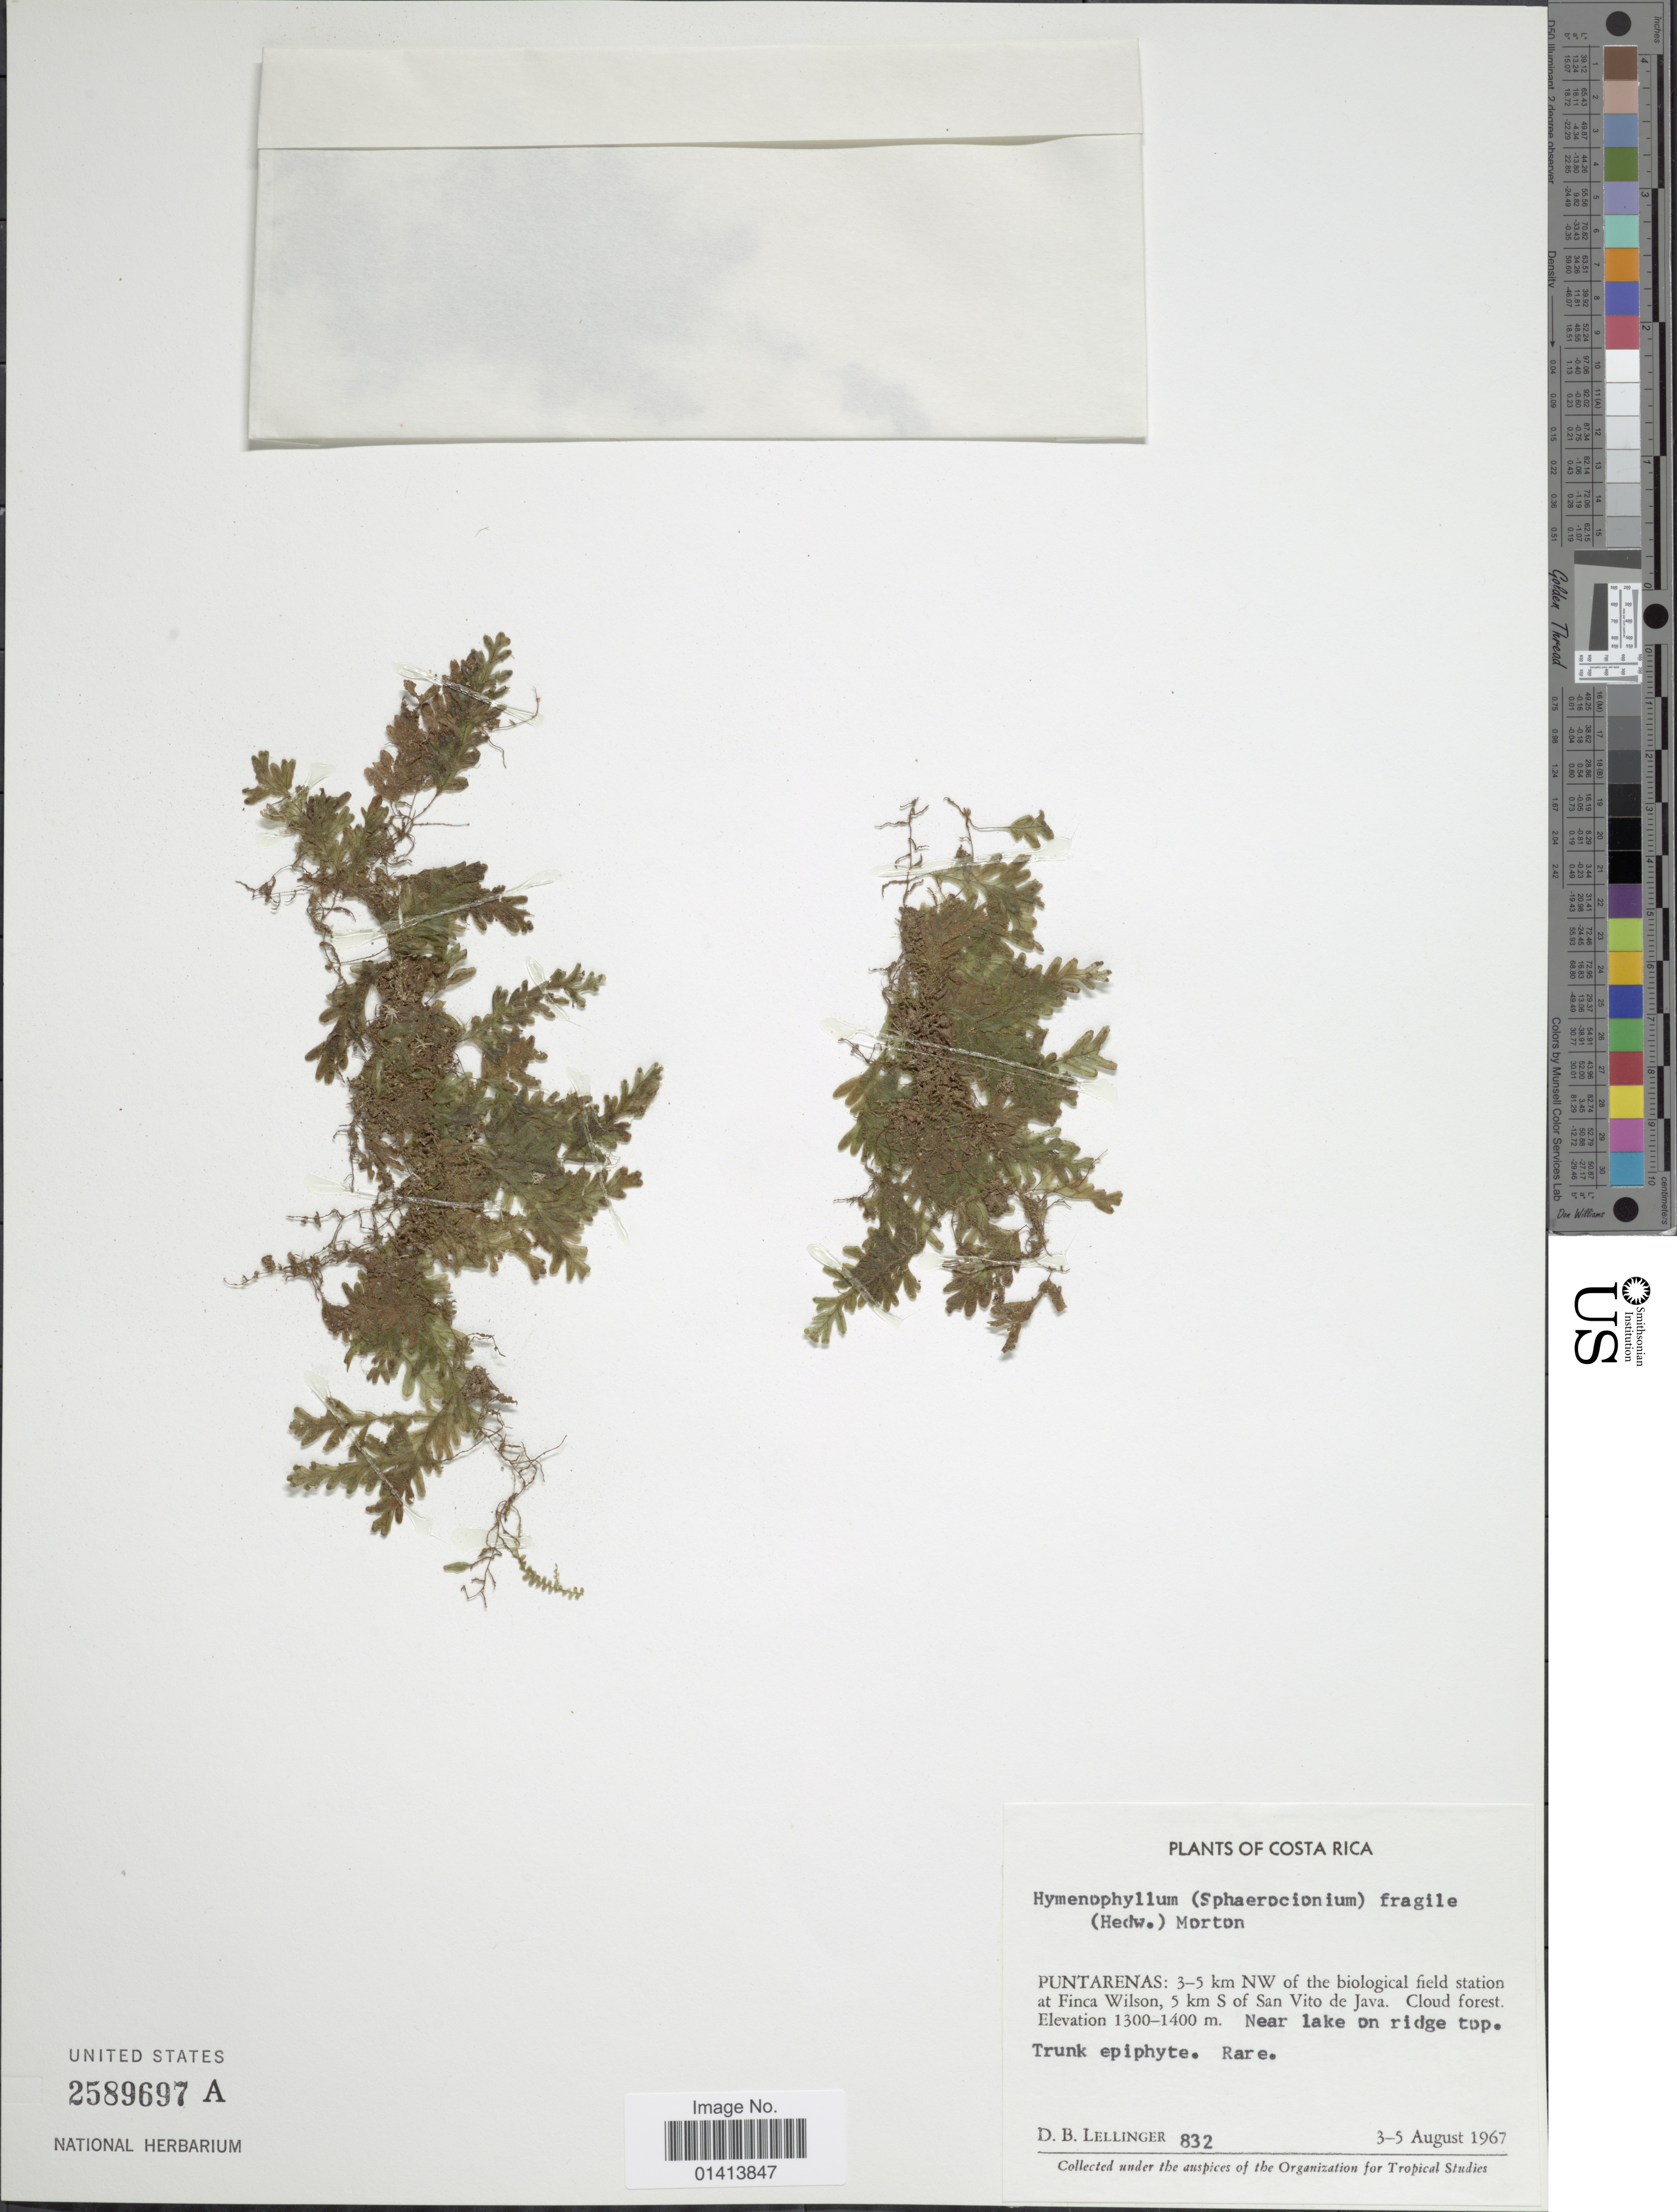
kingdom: Plantae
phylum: Tracheophyta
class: Polypodiopsida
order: Hymenophyllales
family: Hymenophyllaceae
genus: Hymenophyllum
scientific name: Hymenophyllum fragile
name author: (Hedw.) C.V. Morton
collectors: D. B. Lellinger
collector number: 832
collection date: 1967-08-03/1967-08-05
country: Costa Rica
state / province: Puntarenas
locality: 3-5 km NW of the biological field station at finca Wilson, 5 km S of San Vito de Java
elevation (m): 1300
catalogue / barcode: US 2589697A